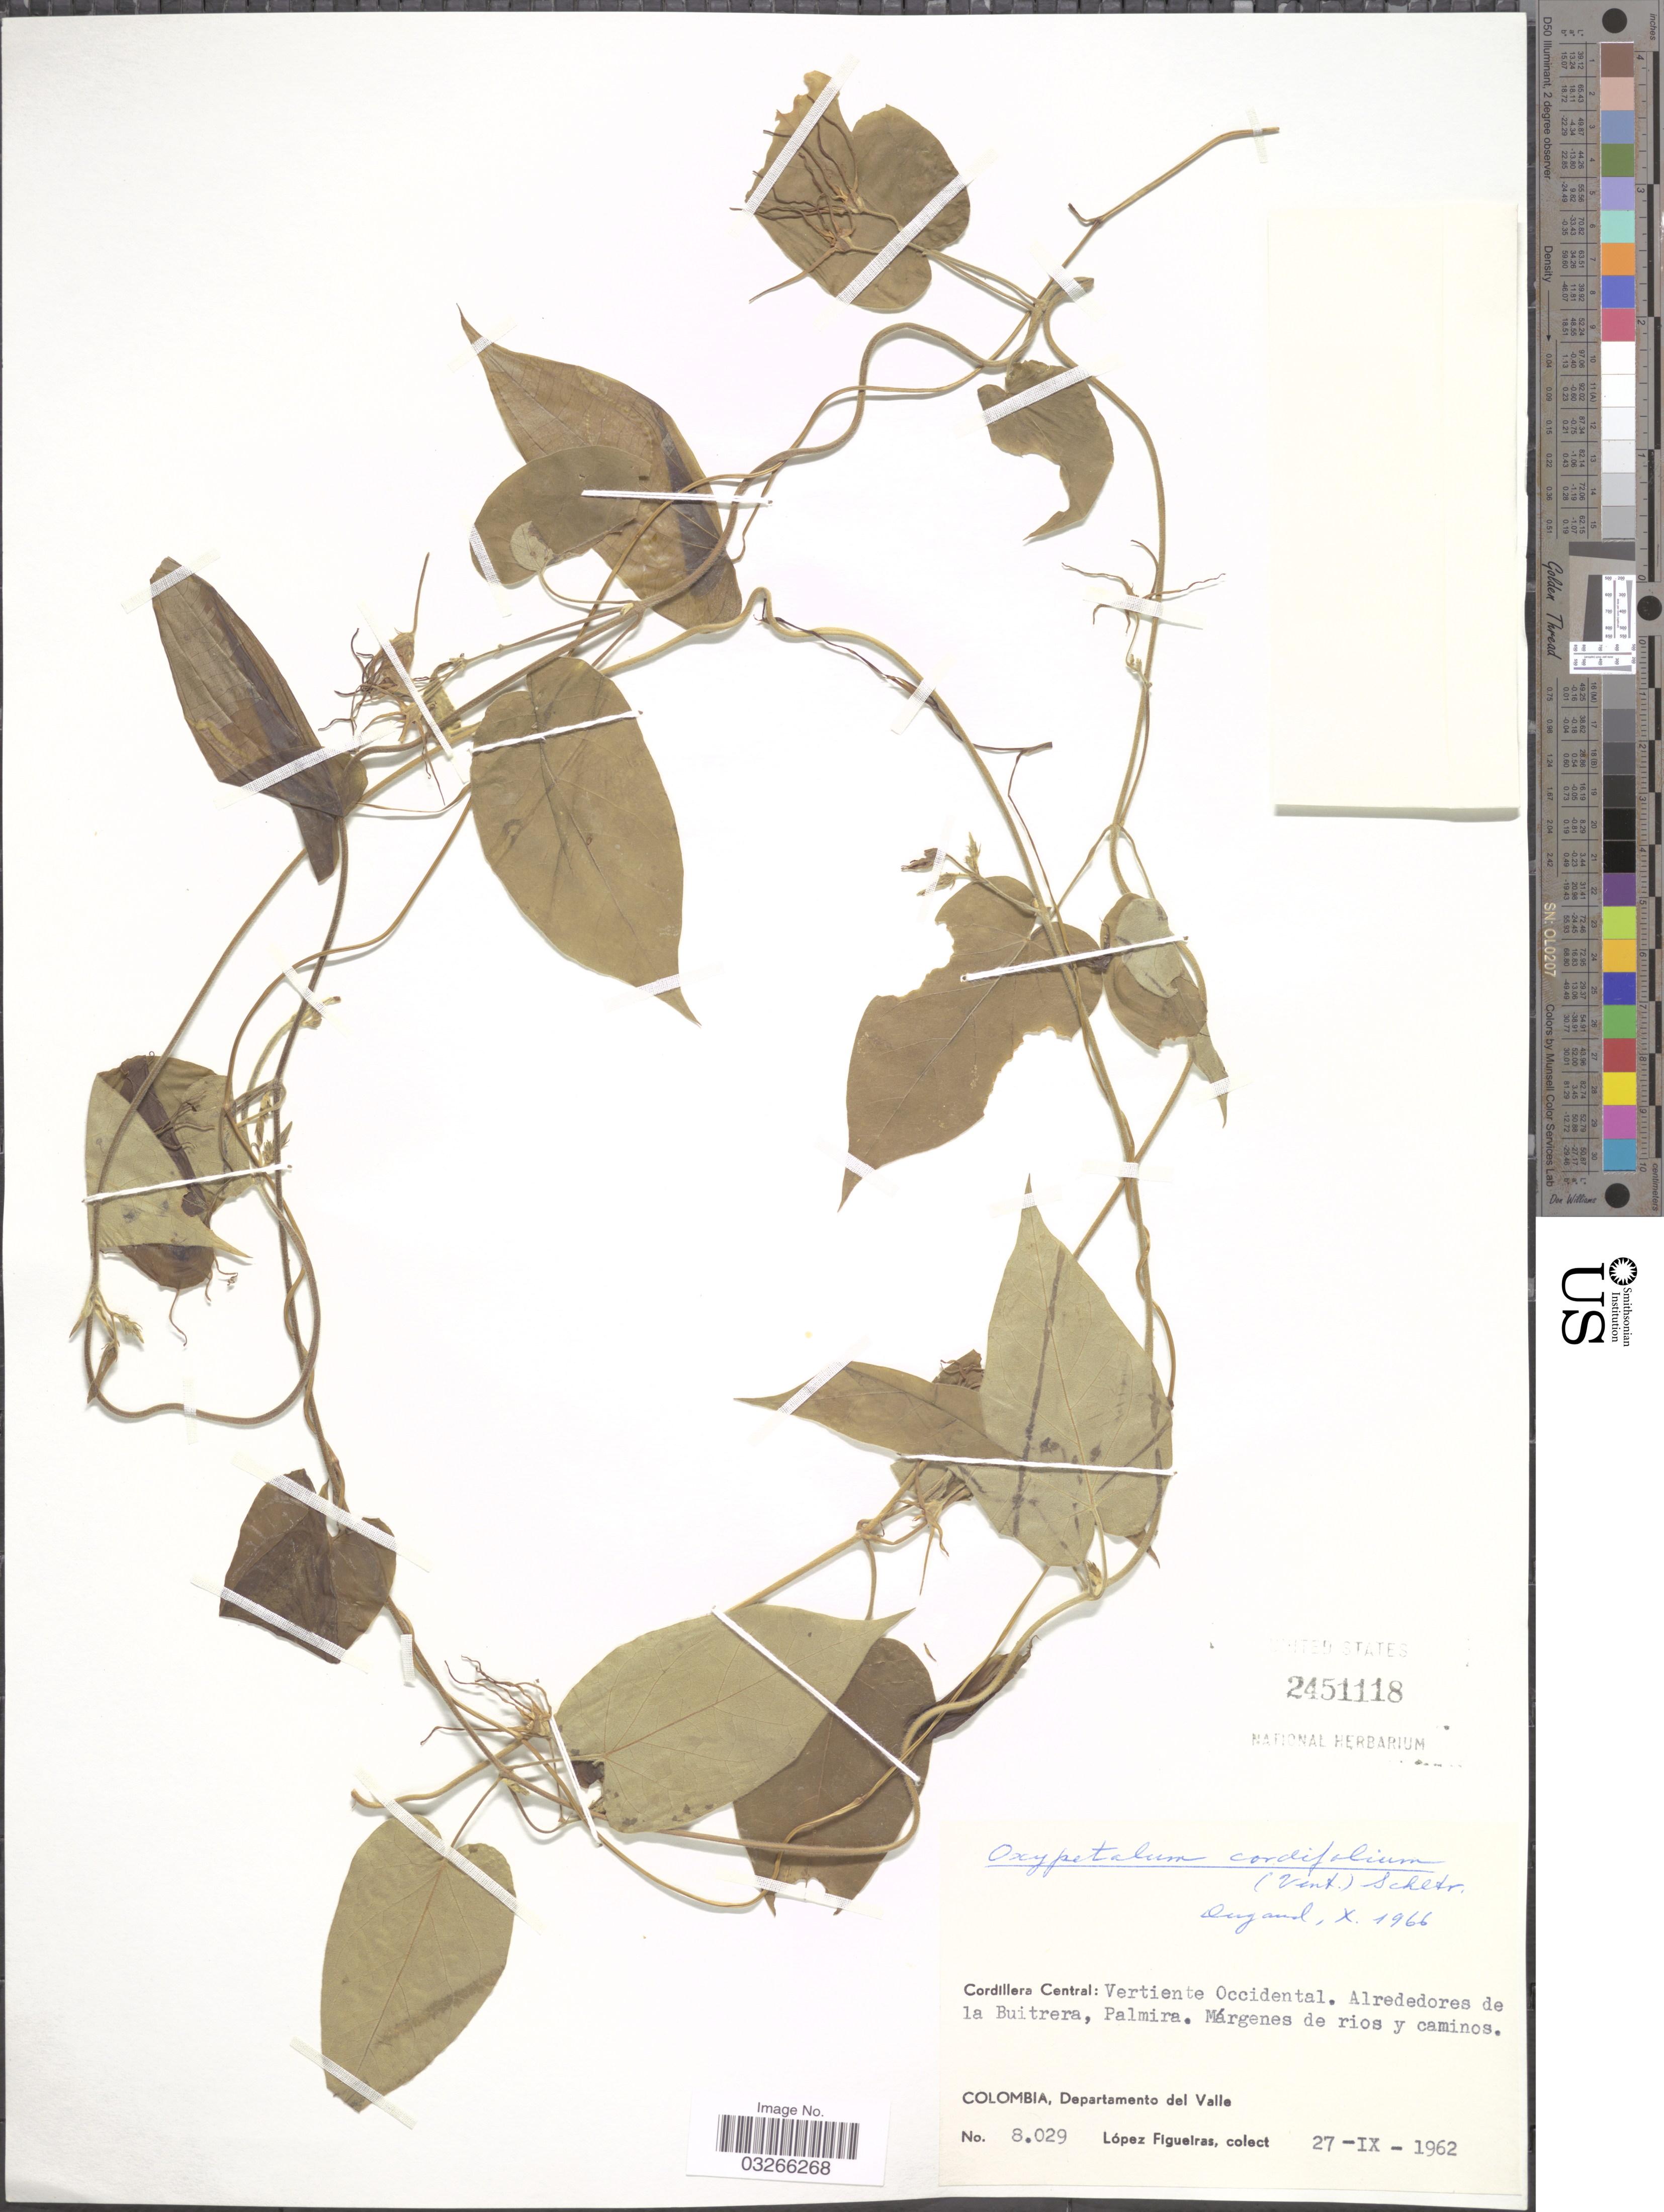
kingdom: Plantae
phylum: Tracheophyta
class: Magnoliopsida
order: Gentianales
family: Apocynaceae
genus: Oxypetalum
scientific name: Oxypetalum cordifolium subsp. cordifolium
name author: (Vent.) Schltr.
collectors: M. López Figueiras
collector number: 8029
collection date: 1962-09-27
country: Colombia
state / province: Valle del Cauca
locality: Cordillera Central: Vertiente Occidental. Alrededores de la Buitrera, Palmira. Márgenes de rios y caminos. Departamento del Valle.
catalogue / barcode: US 2451118